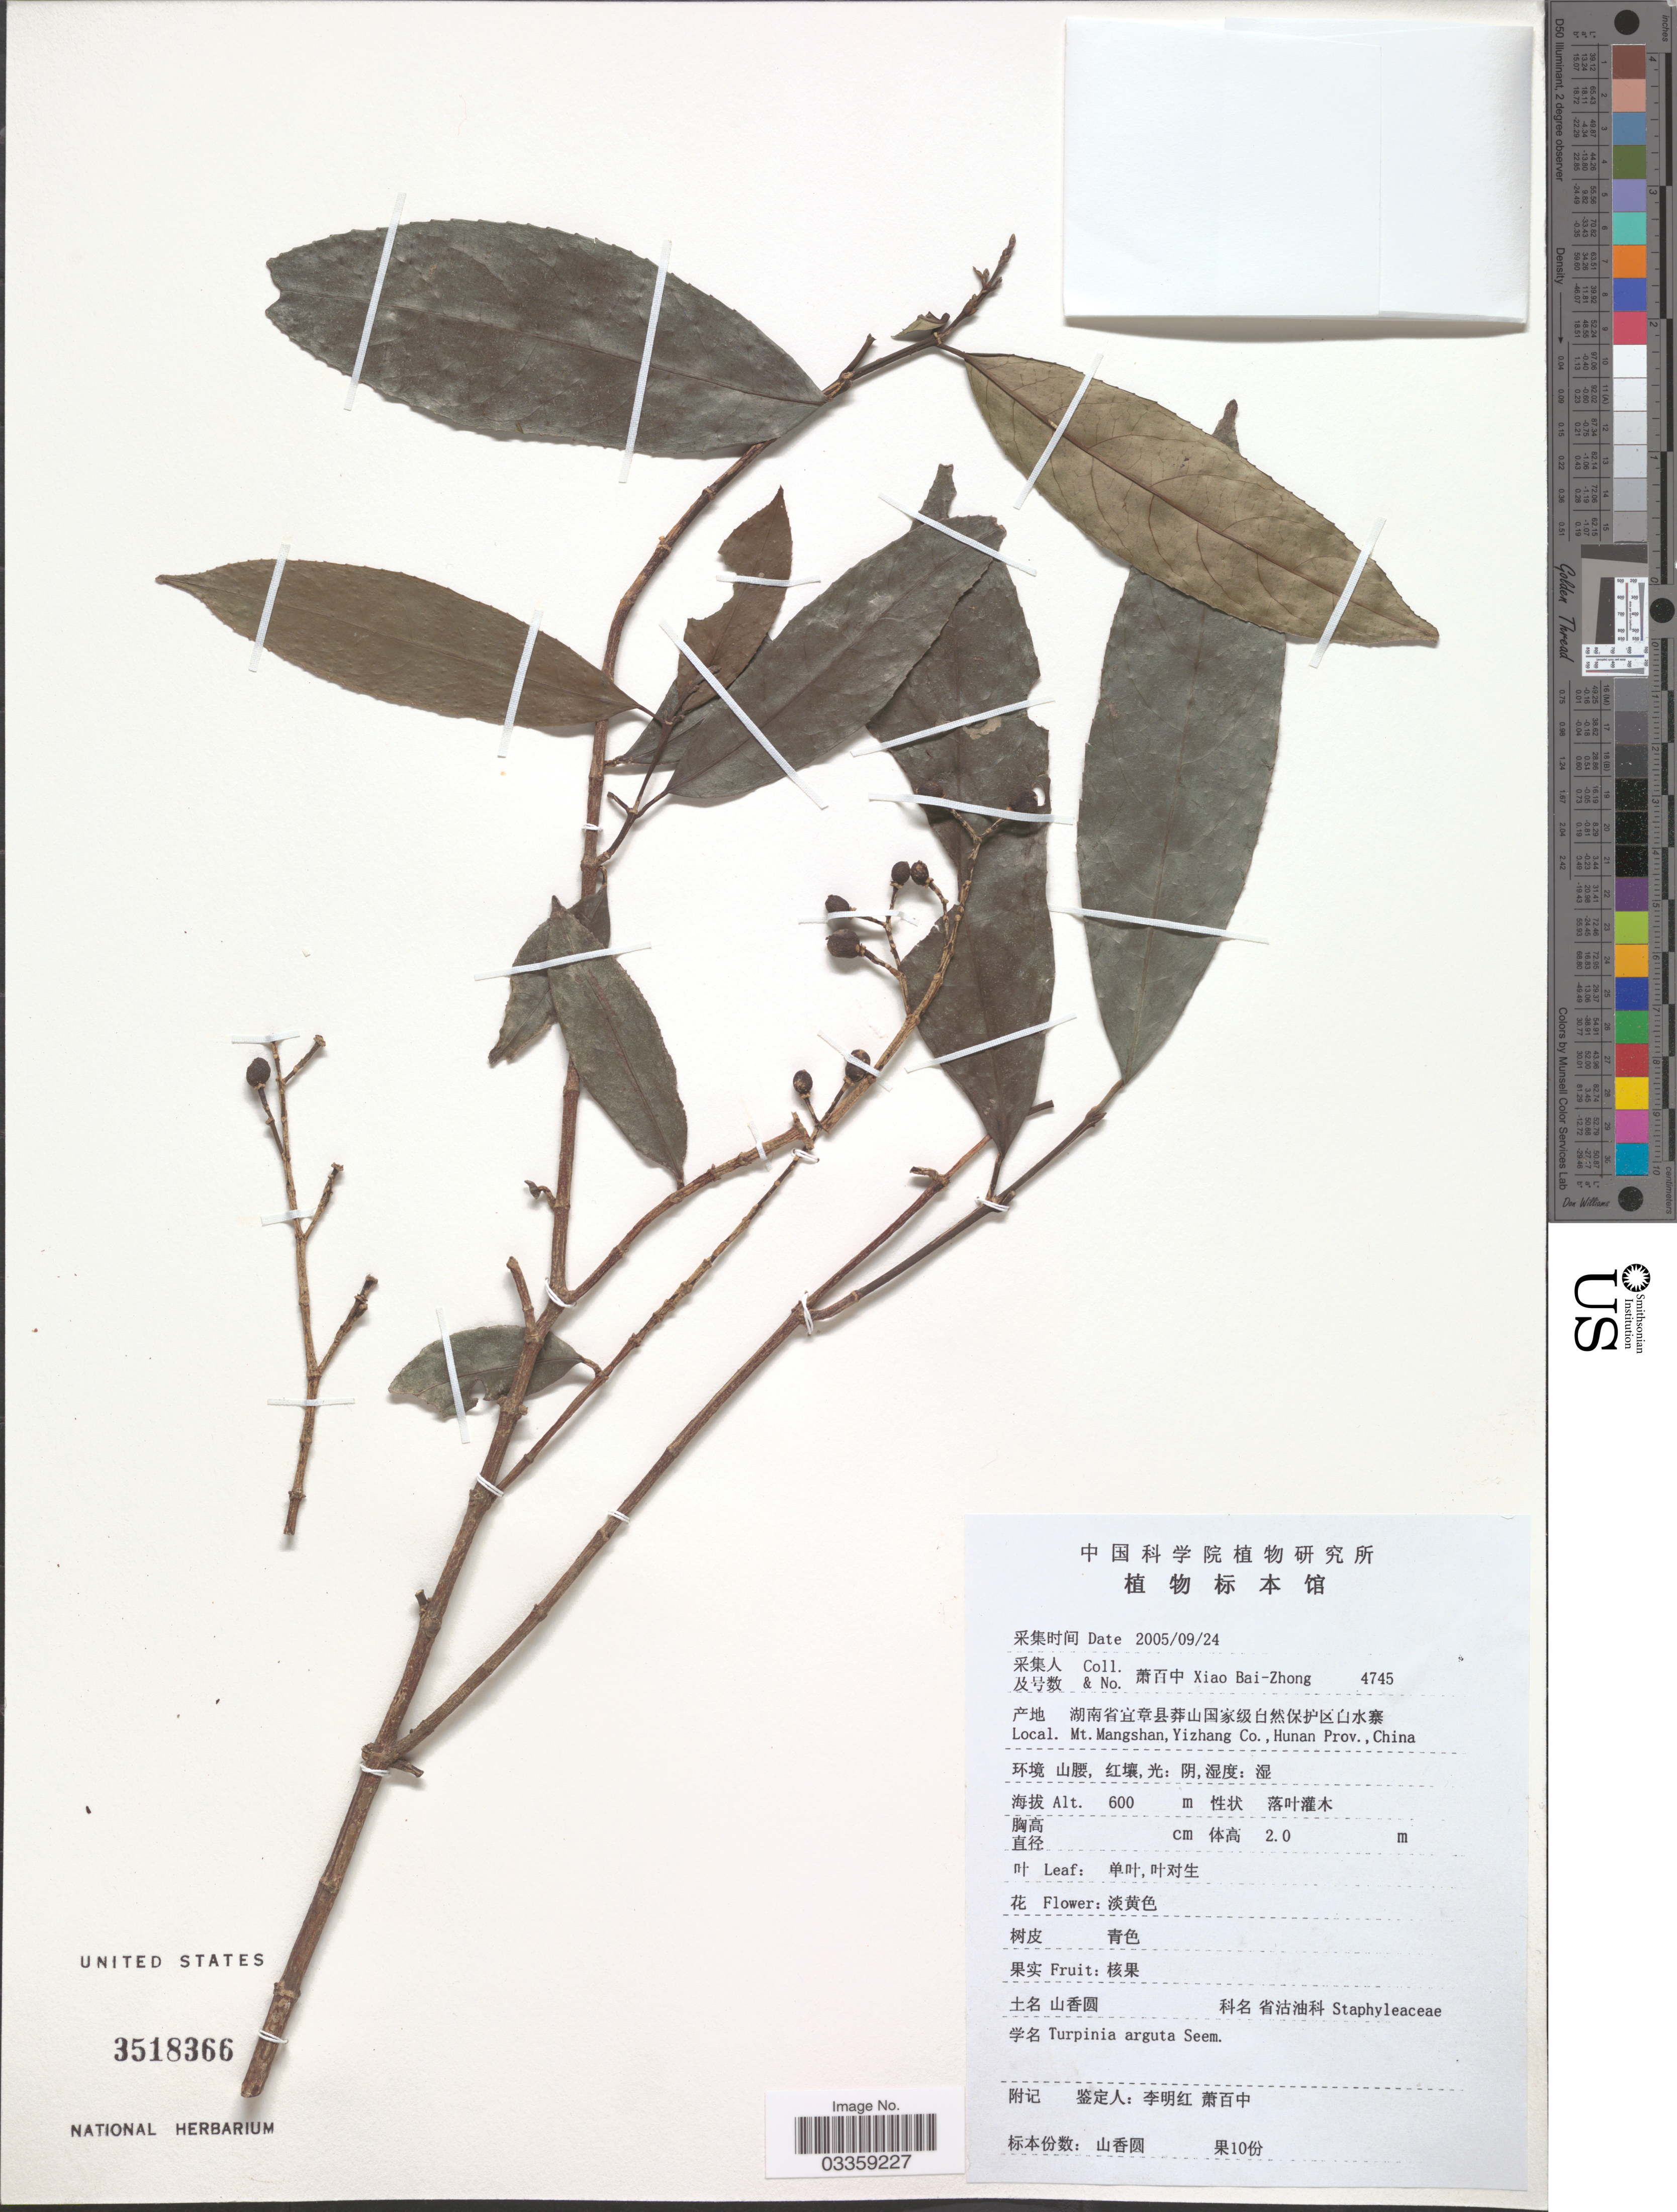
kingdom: Plantae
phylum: Tracheophyta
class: Magnoliopsida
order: Crossosomatales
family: Staphyleaceae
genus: Turpinia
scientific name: Turpinia arguta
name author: (Lindl.) Seem.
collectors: B. Z. Xiao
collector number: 4745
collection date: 2005-09-24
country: China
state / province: Hunan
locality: Mt. Mangshan, Yizhang Co., Hunan Prov.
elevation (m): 600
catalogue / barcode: US 3518366